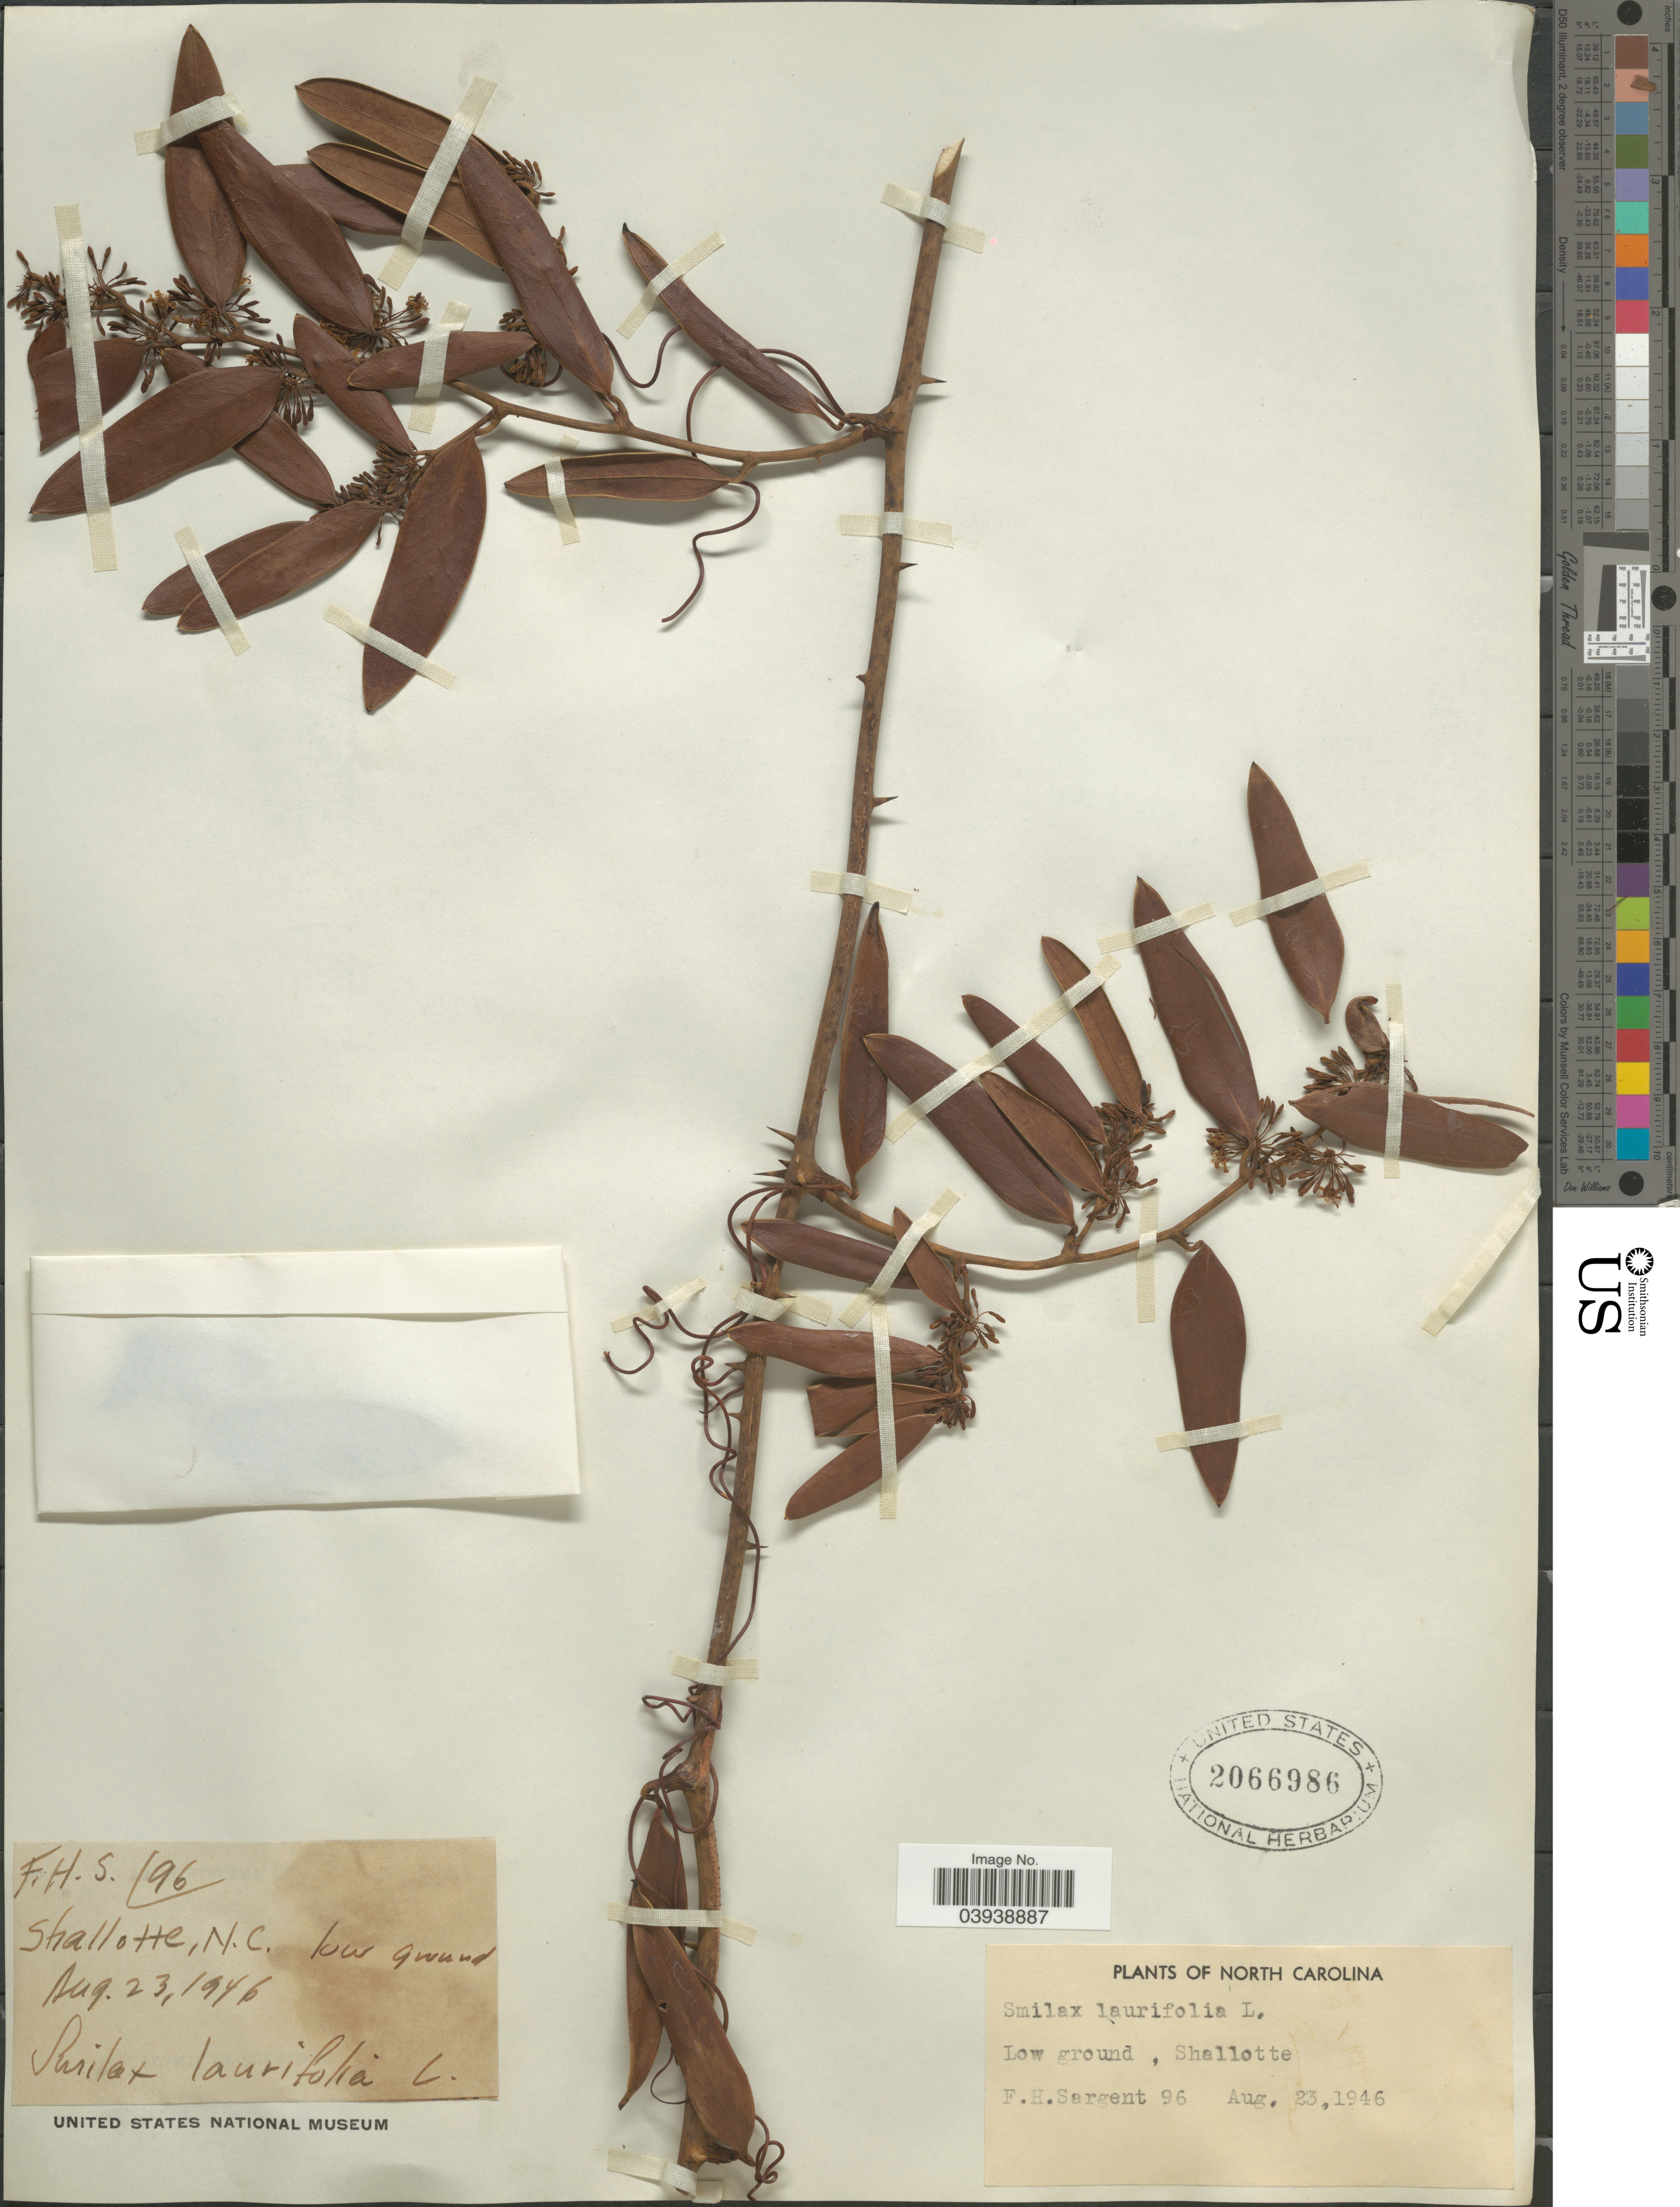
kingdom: Plantae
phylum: Tracheophyta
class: Liliopsida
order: Liliales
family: Smilacaceae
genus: Smilax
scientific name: Smilax laurifolia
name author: L.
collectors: F. H. Sargent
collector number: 96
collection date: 1946-08-23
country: United States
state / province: North Carolina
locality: Low ground, Shallotte.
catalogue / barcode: US 2066986